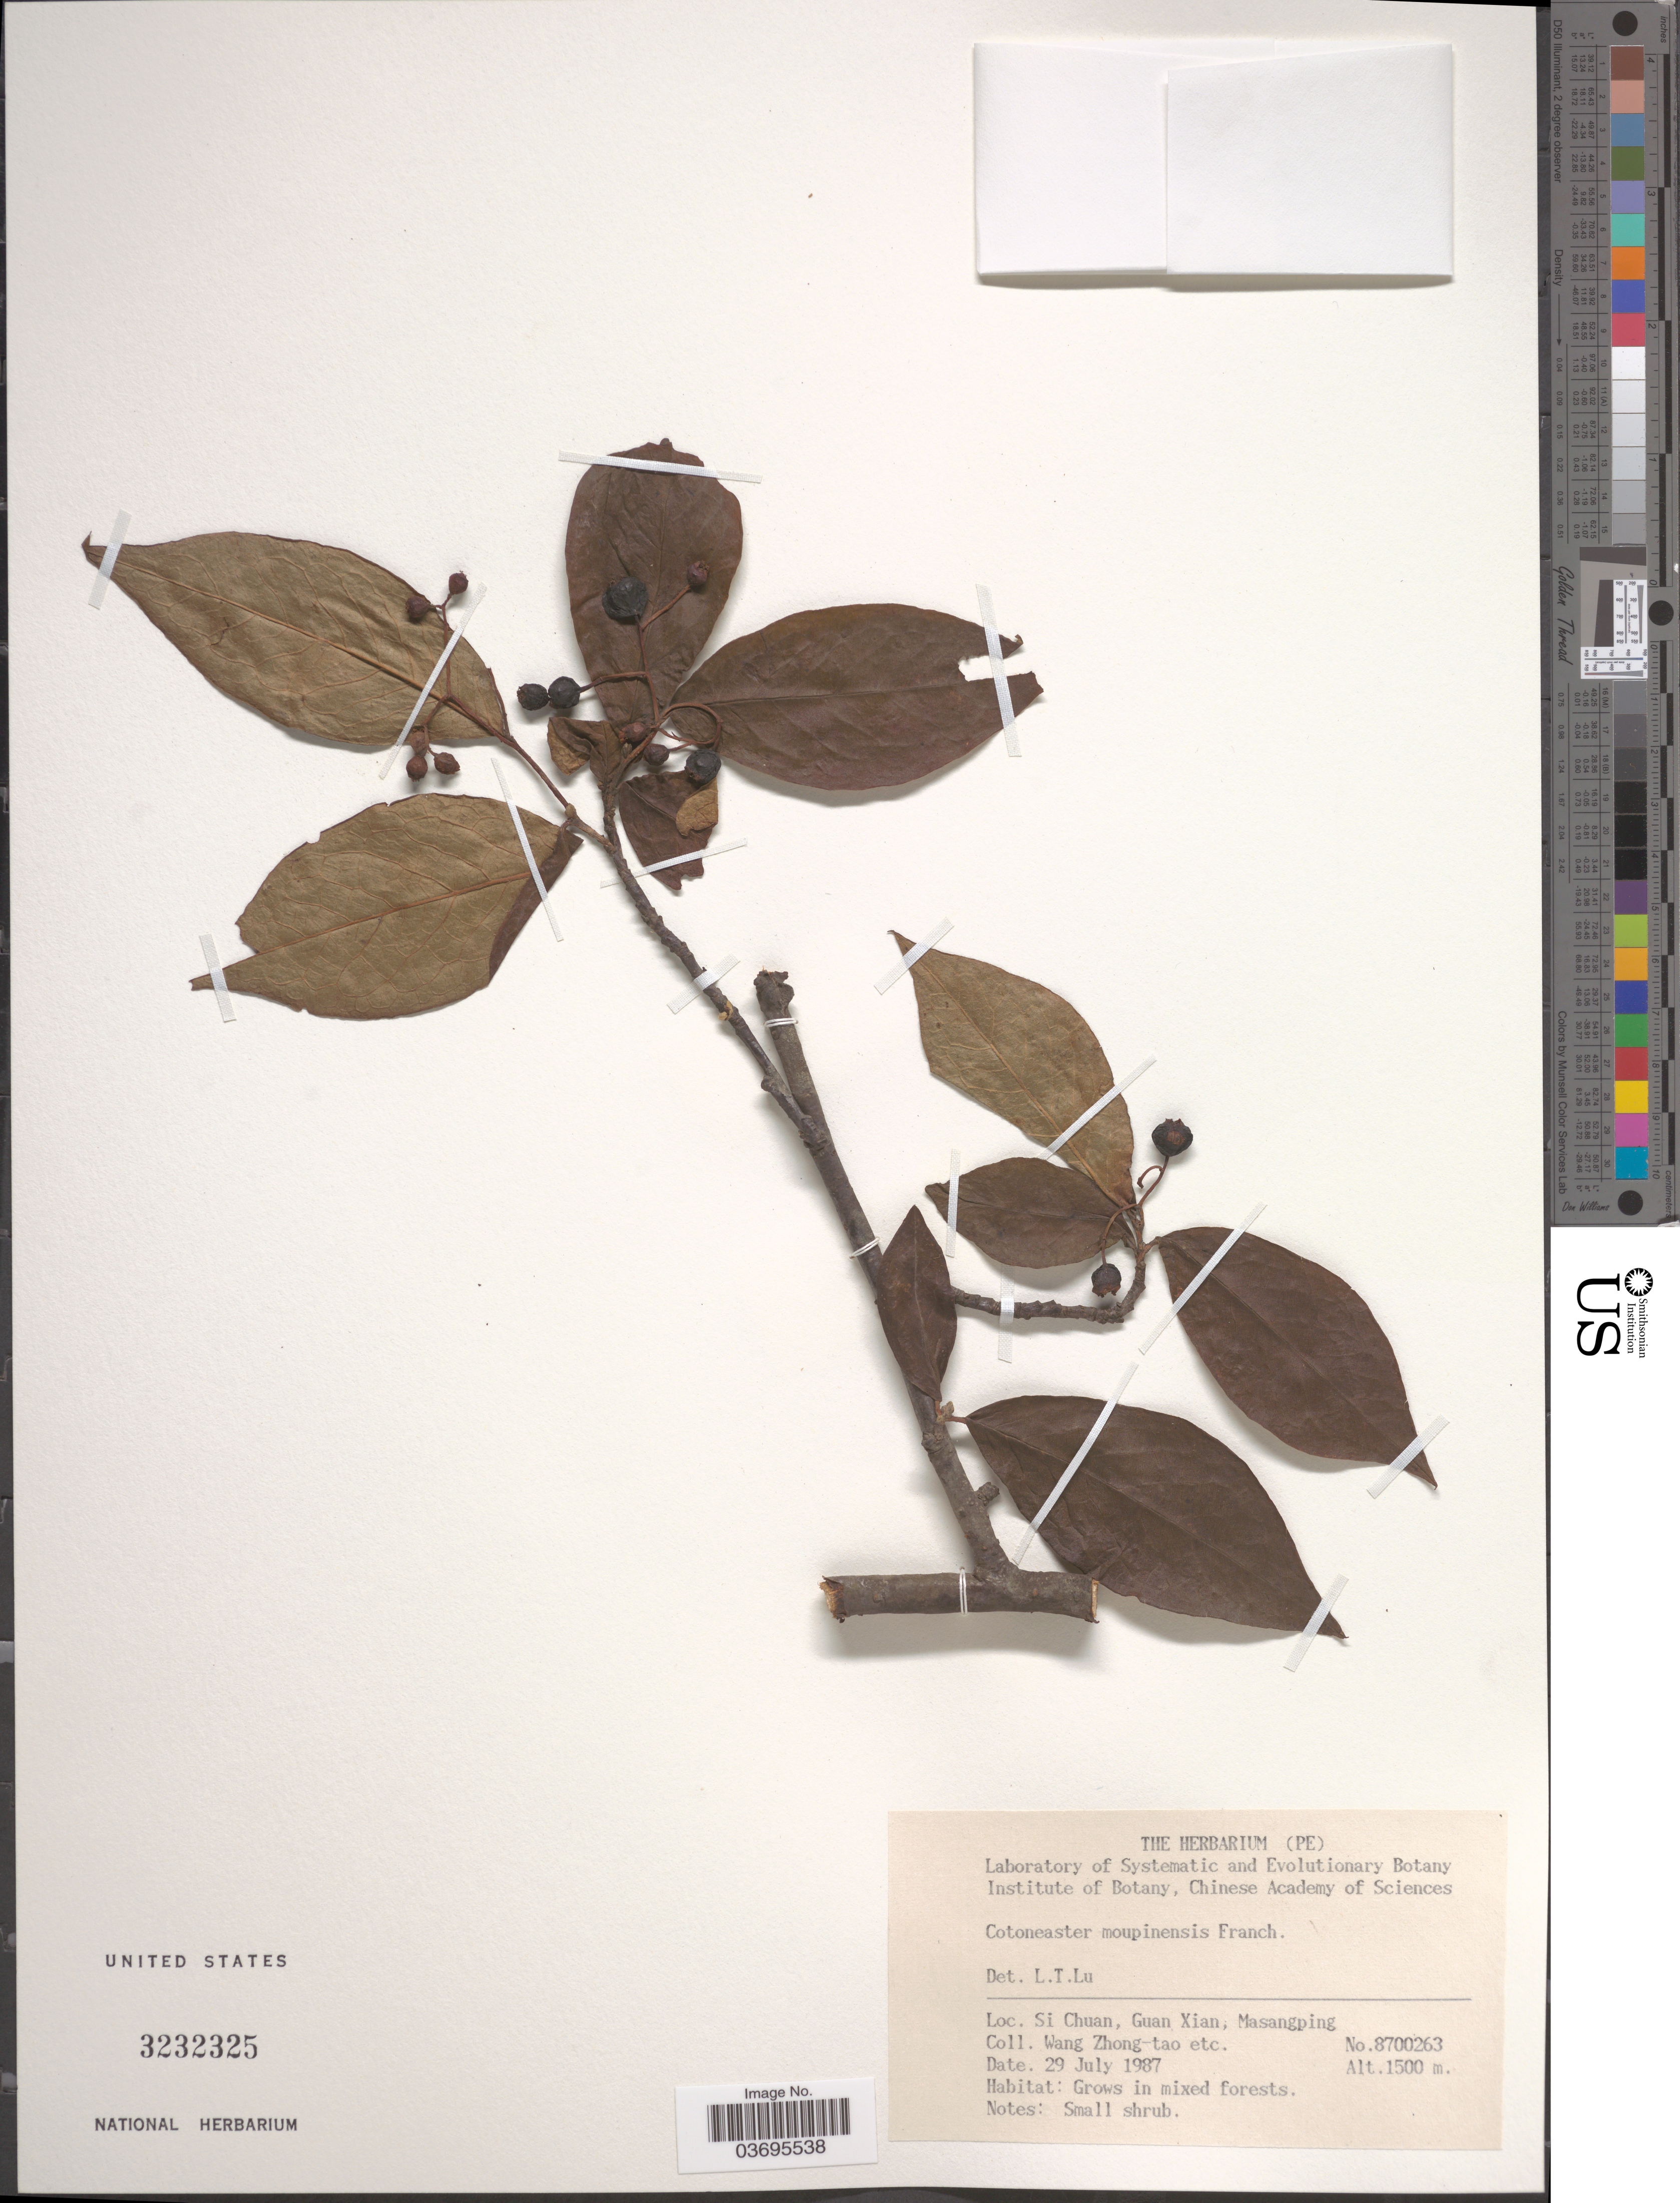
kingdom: Plantae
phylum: Tracheophyta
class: Magnoliopsida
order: Rosales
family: Rosaceae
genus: Cotoneaster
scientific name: Cotoneaster moupinensis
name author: Franch.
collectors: W. Zhong-Tao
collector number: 8700263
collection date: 1987-07-29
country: China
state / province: Sichuan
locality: Si Chuan, Guan Xian, Masangping.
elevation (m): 1500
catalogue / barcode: US 3232325